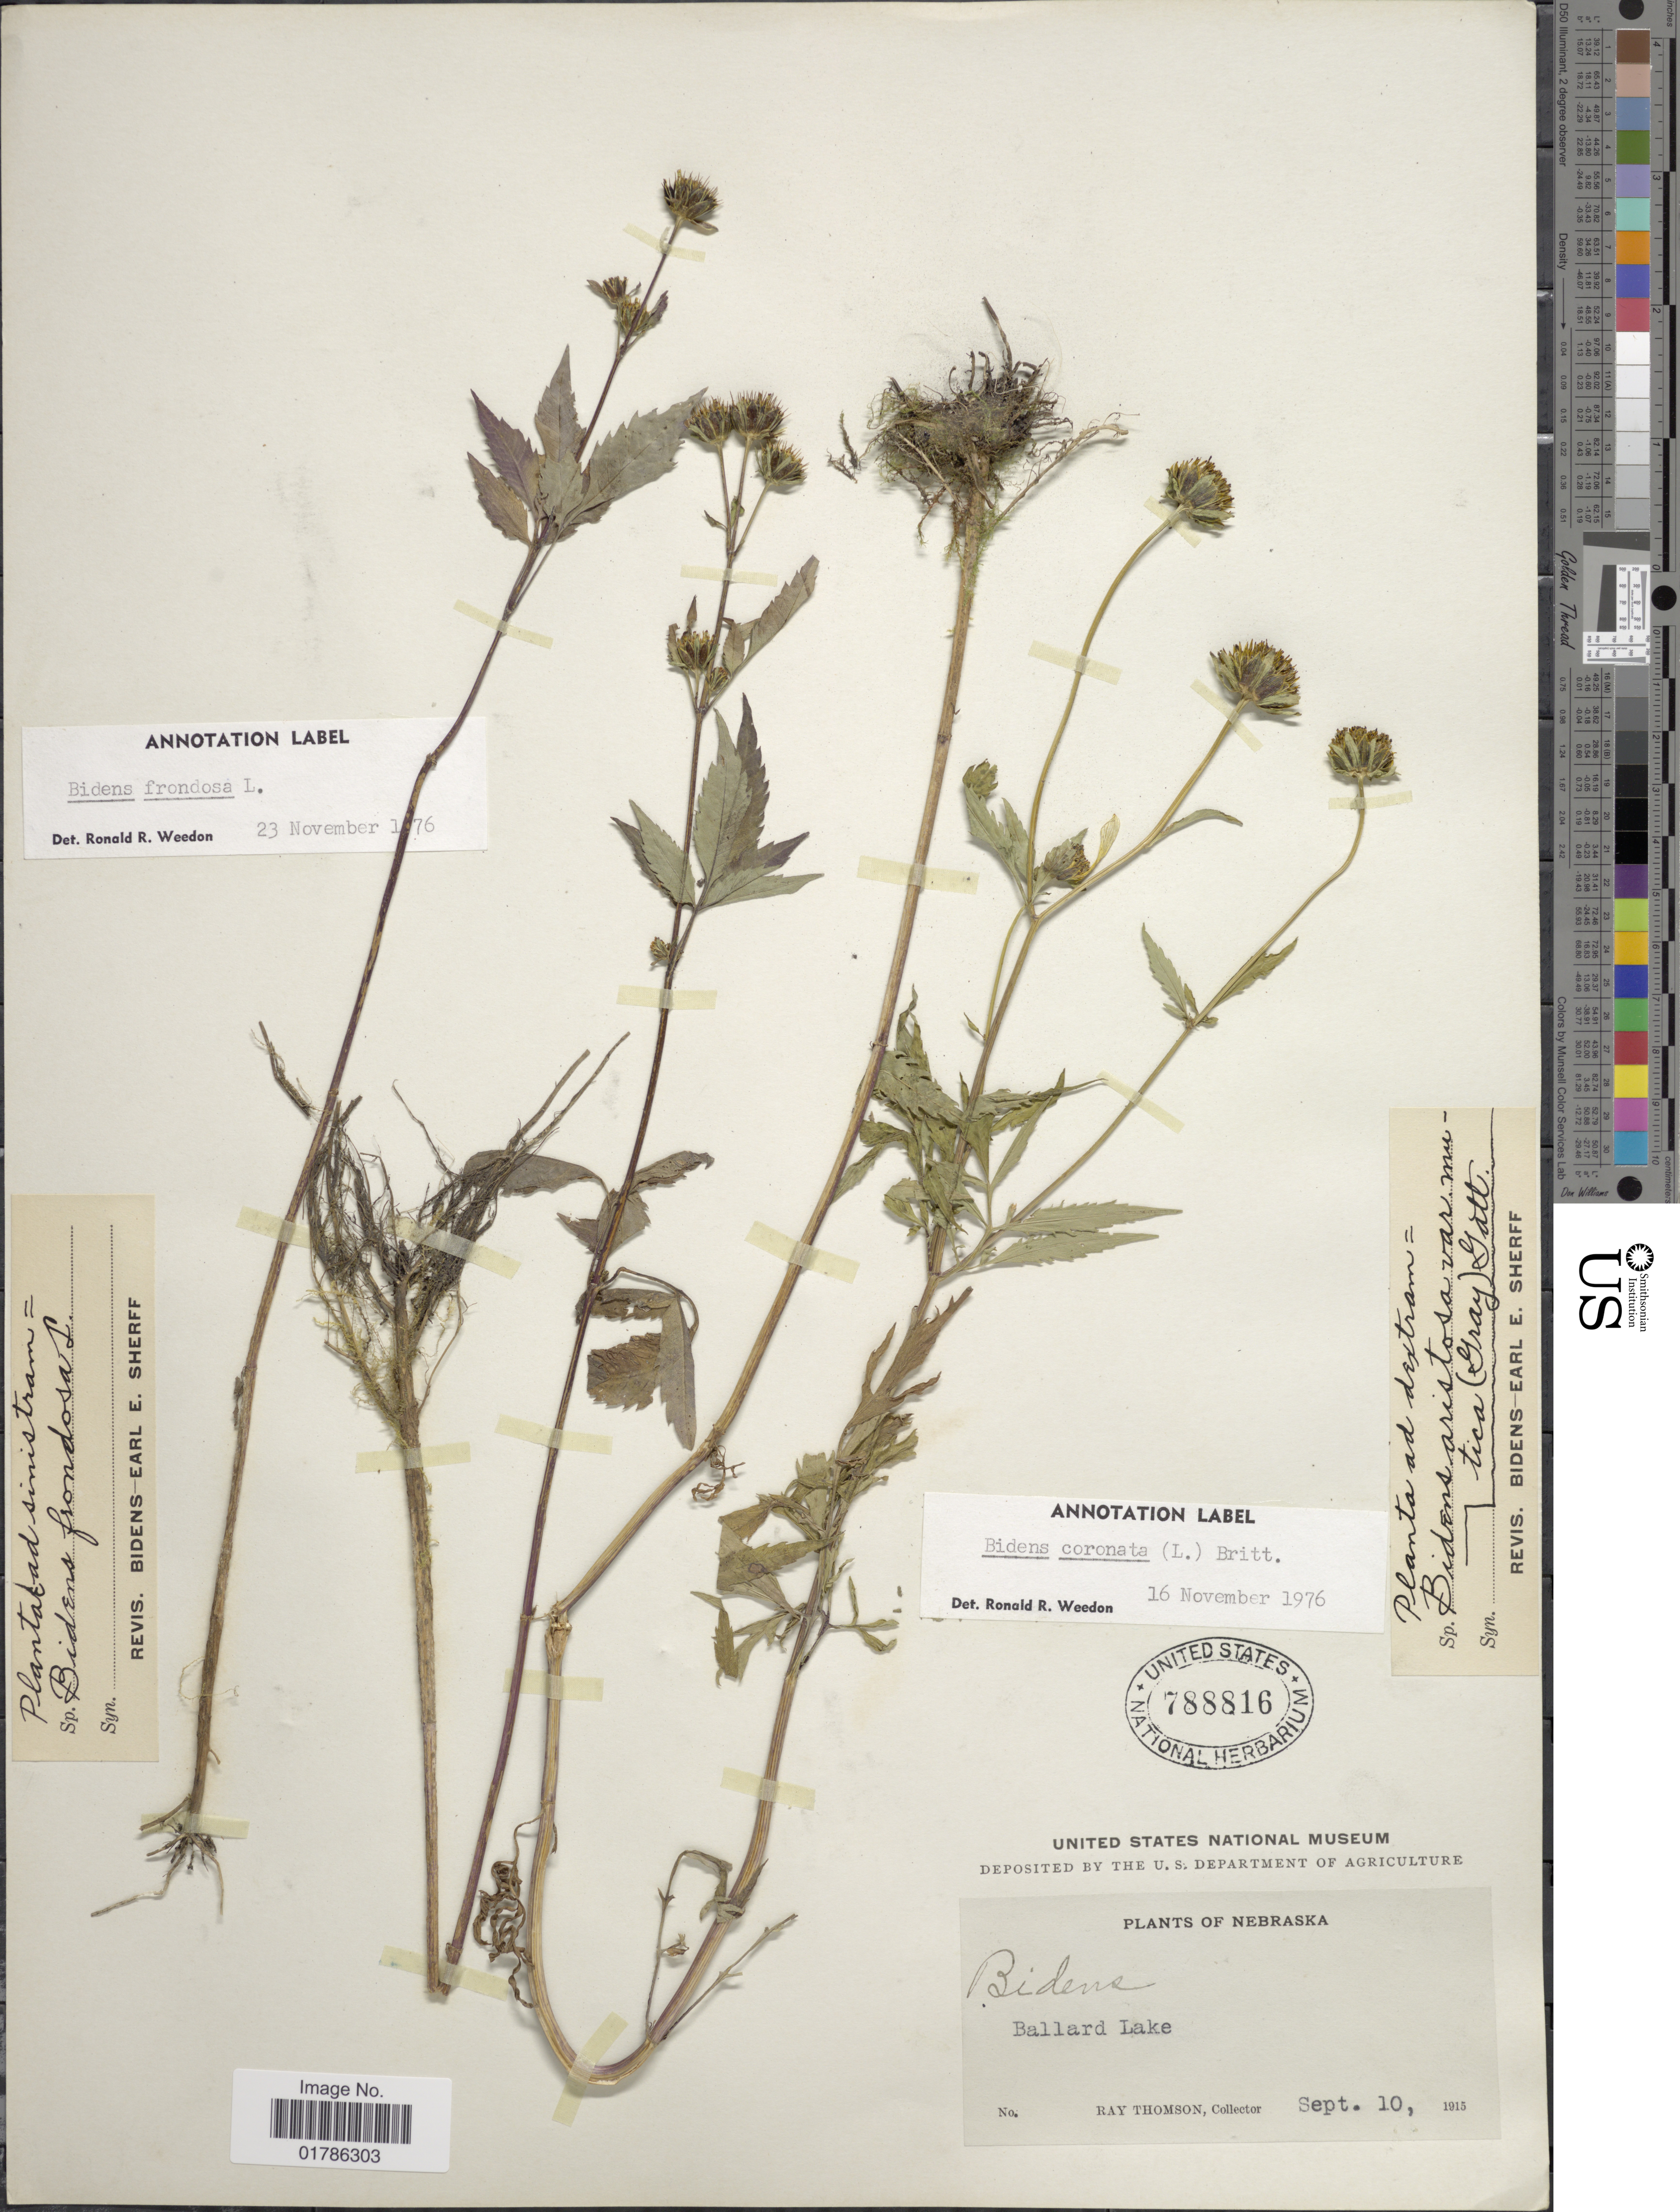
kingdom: Plantae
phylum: Tracheophyta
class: Magnoliopsida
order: Asterales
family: Asteraceae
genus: Bidens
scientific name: Bidens coronata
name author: (L.) Britton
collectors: R. Thomson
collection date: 1915-09-10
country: United States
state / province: Nebraska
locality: Ballard Lake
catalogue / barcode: US 788816